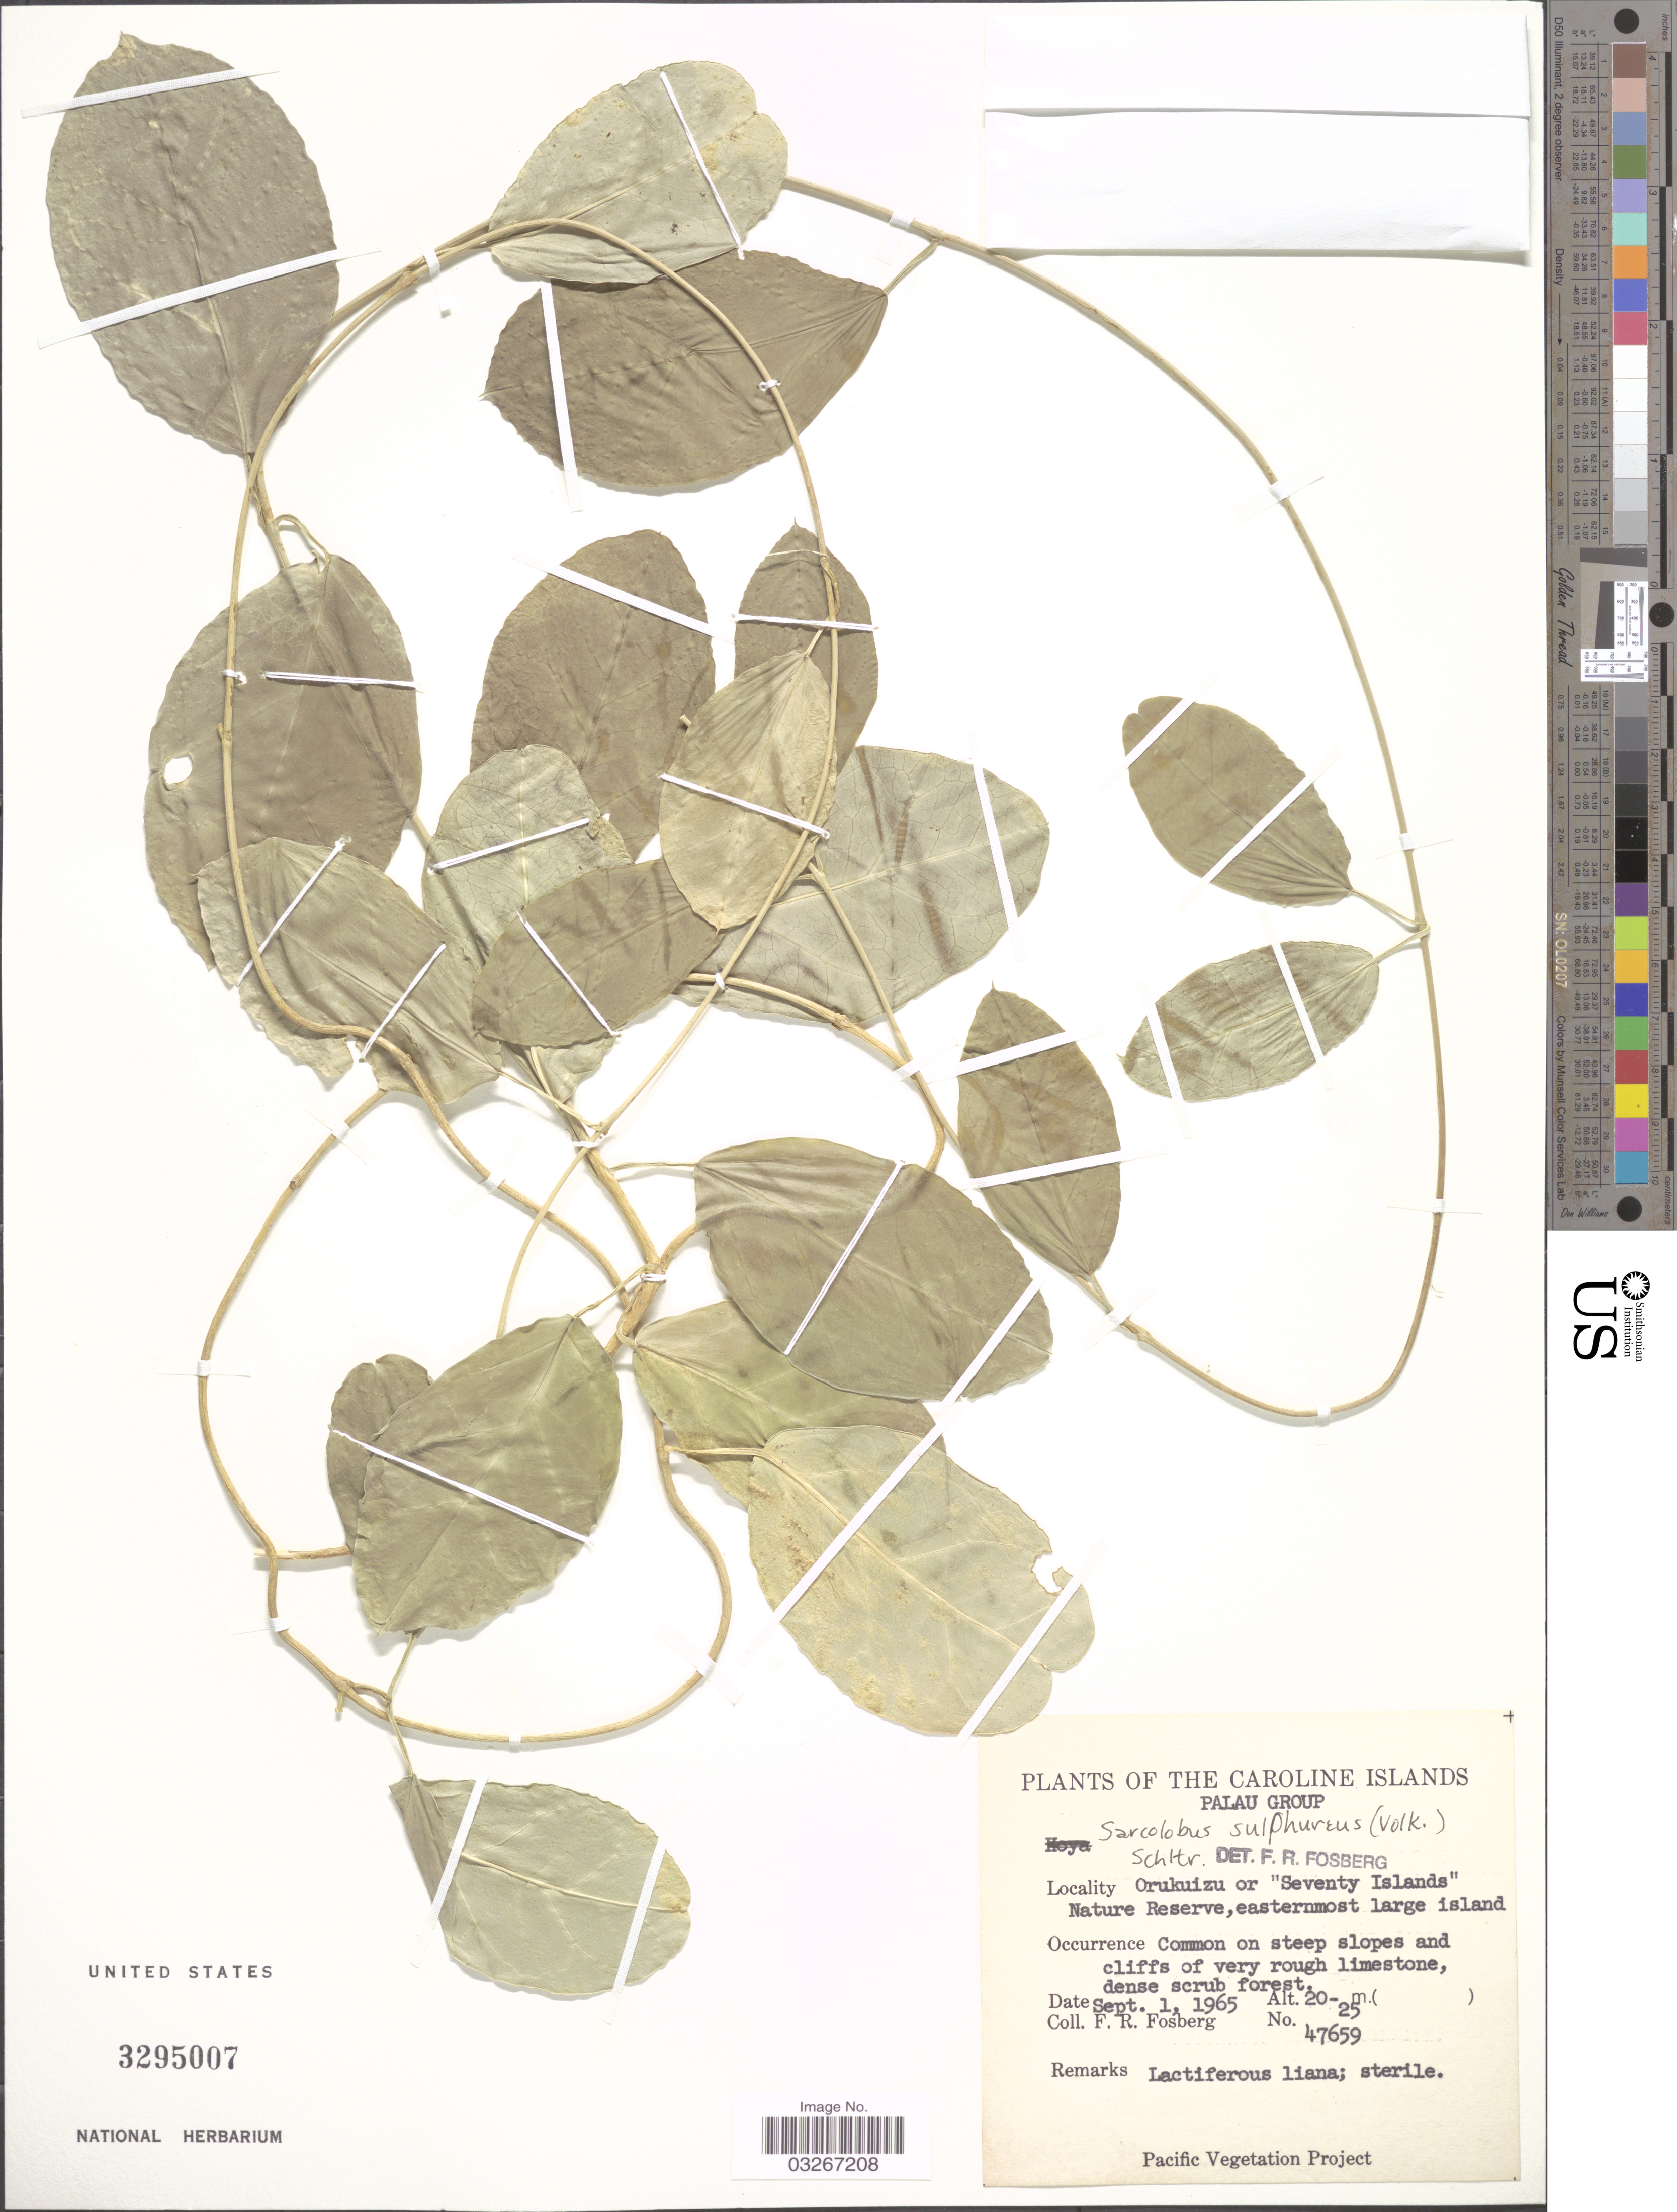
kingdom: Plantae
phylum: Tracheophyta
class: Magnoliopsida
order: Gentianales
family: Apocynaceae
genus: Sarcolobus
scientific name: Sarcolobus retusus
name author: K. Schum.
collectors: F. R. Fosberg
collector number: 47659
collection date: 1965-09-01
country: Palau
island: Ngerukeuid [Orukuizu]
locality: The Caroline Islands. Palau Group. Orukuizu or "Seventy Islands" Nature Reserve, easternmost large island.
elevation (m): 20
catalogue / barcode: US 3295007